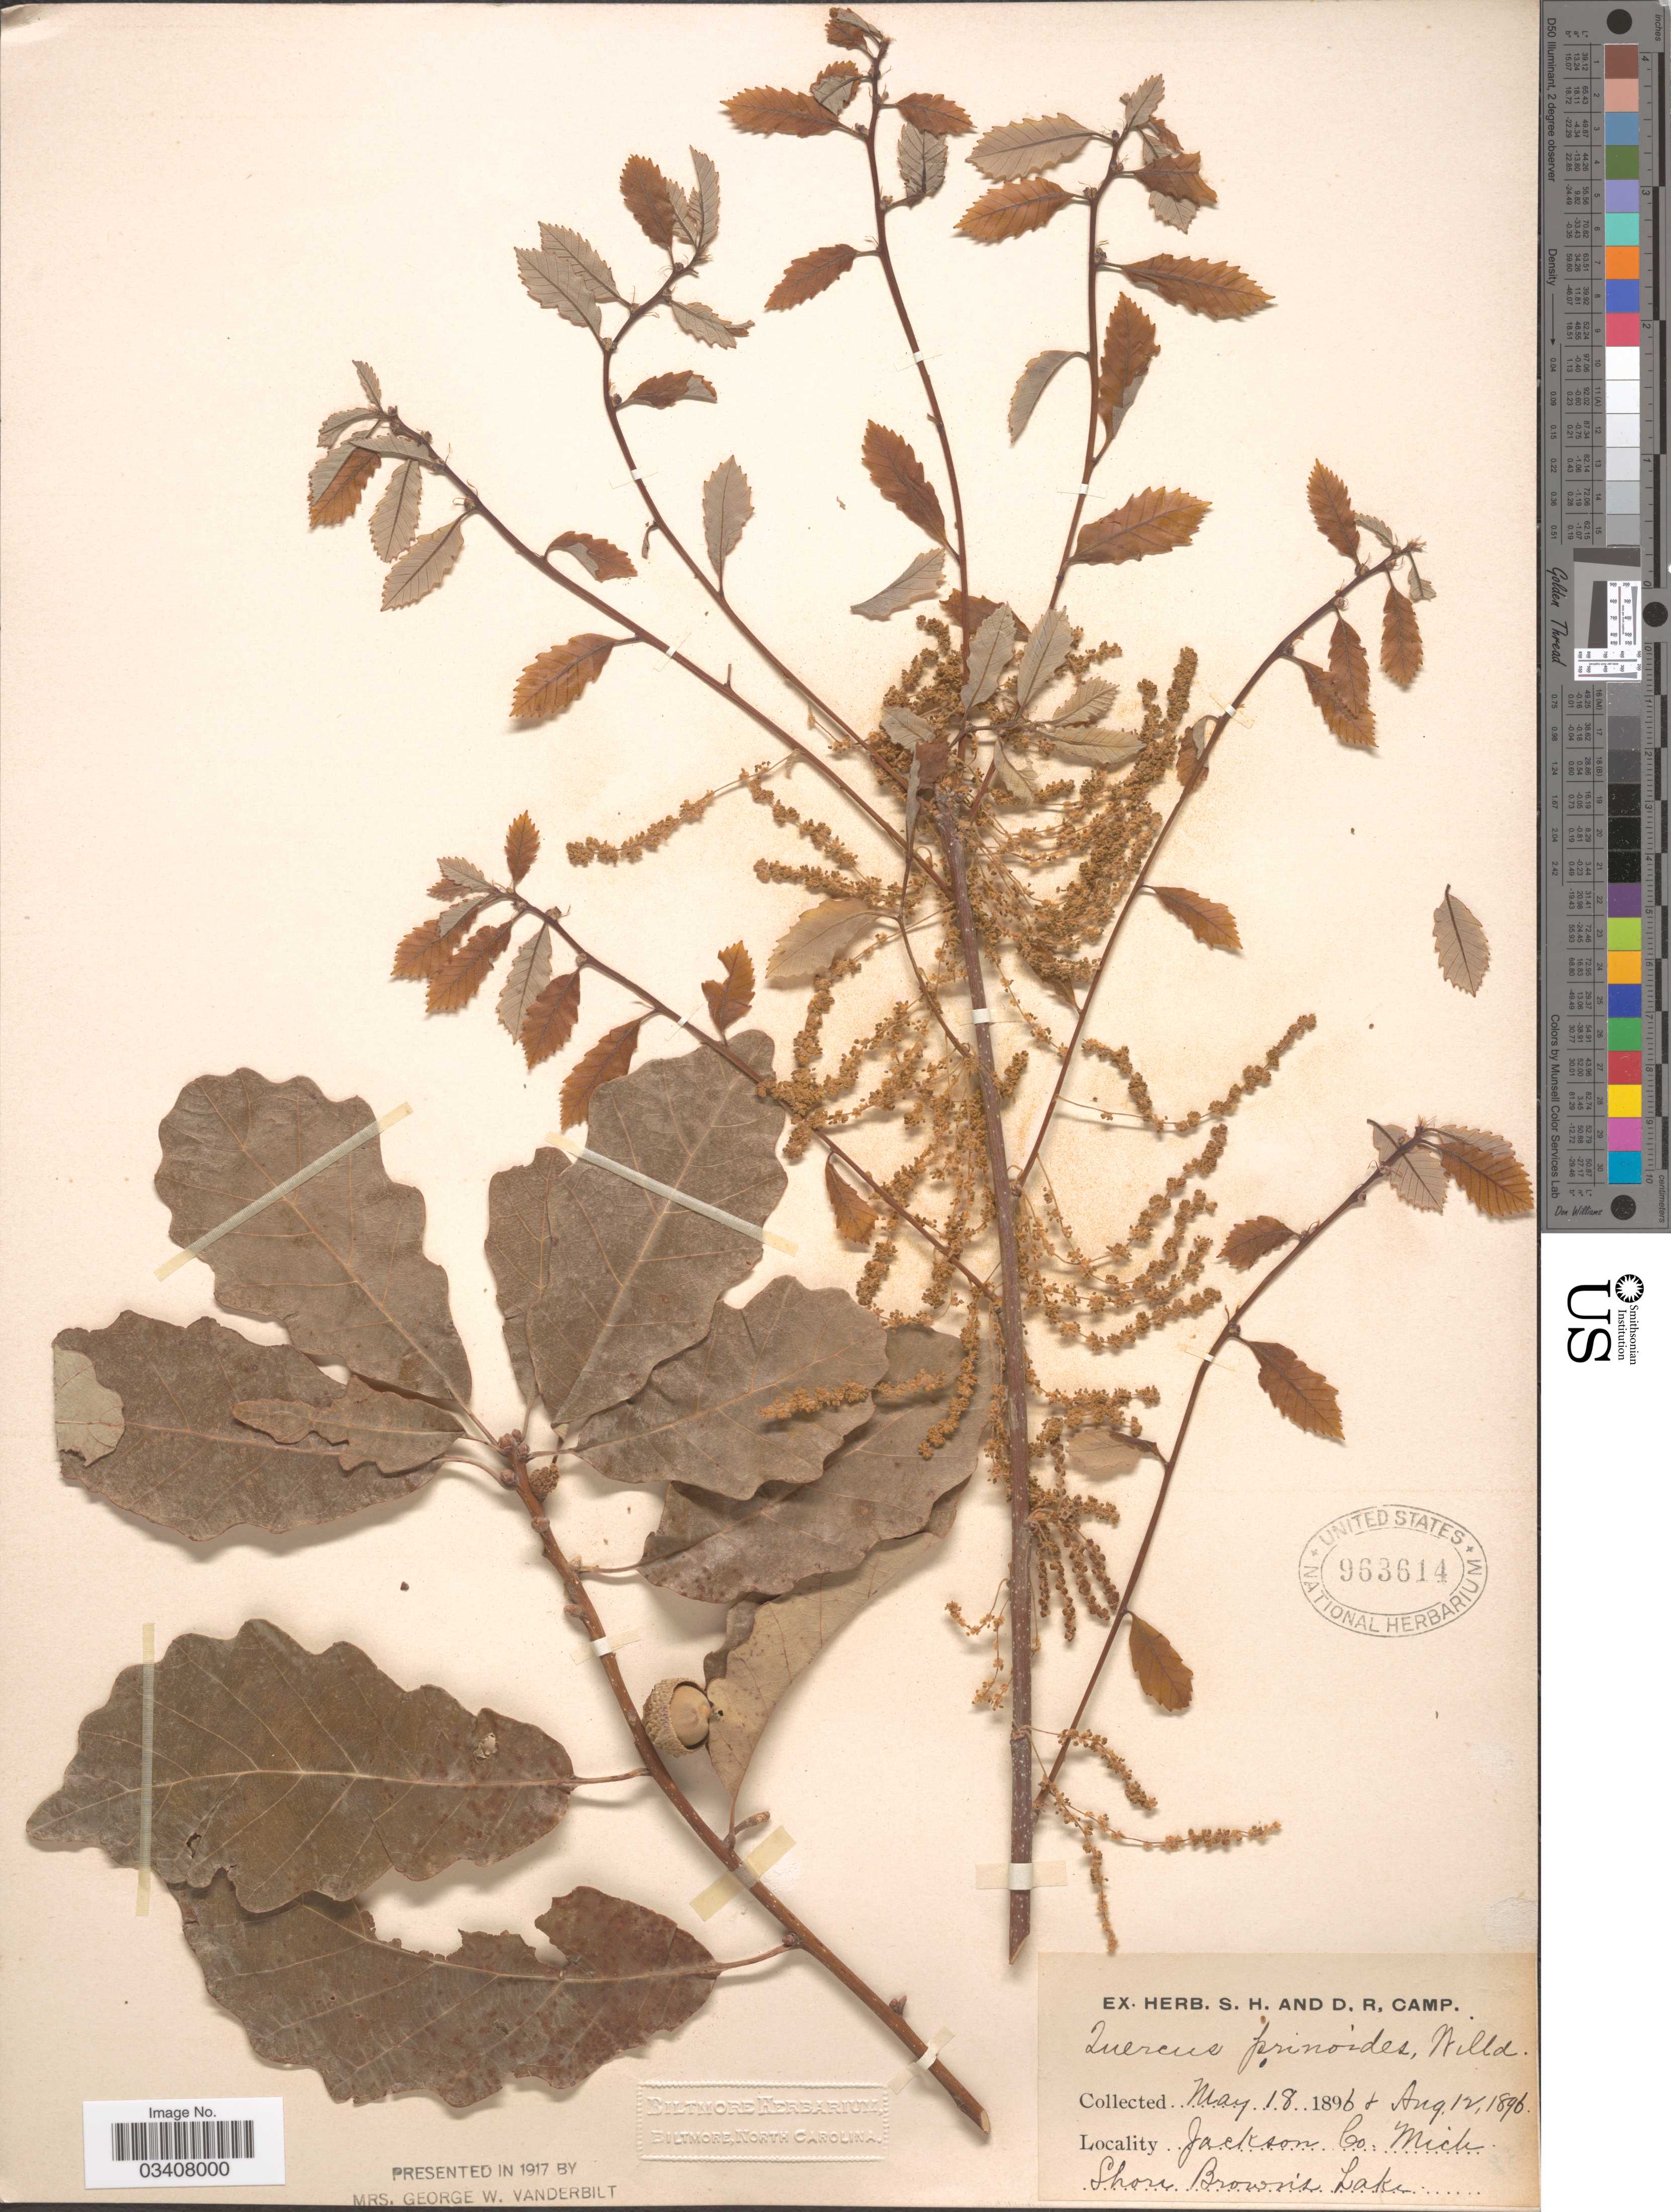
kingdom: Plantae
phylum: Tracheophyta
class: Magnoliopsida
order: Fagales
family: Fagaceae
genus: Quercus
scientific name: Quercus prinoides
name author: Willd.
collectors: ex herb. S. H and D. R. Camp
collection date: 1896-05-18/1896-08-12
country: United States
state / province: Michigan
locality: Jackson Co. Shou Brwon's Lake.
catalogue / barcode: US 963614